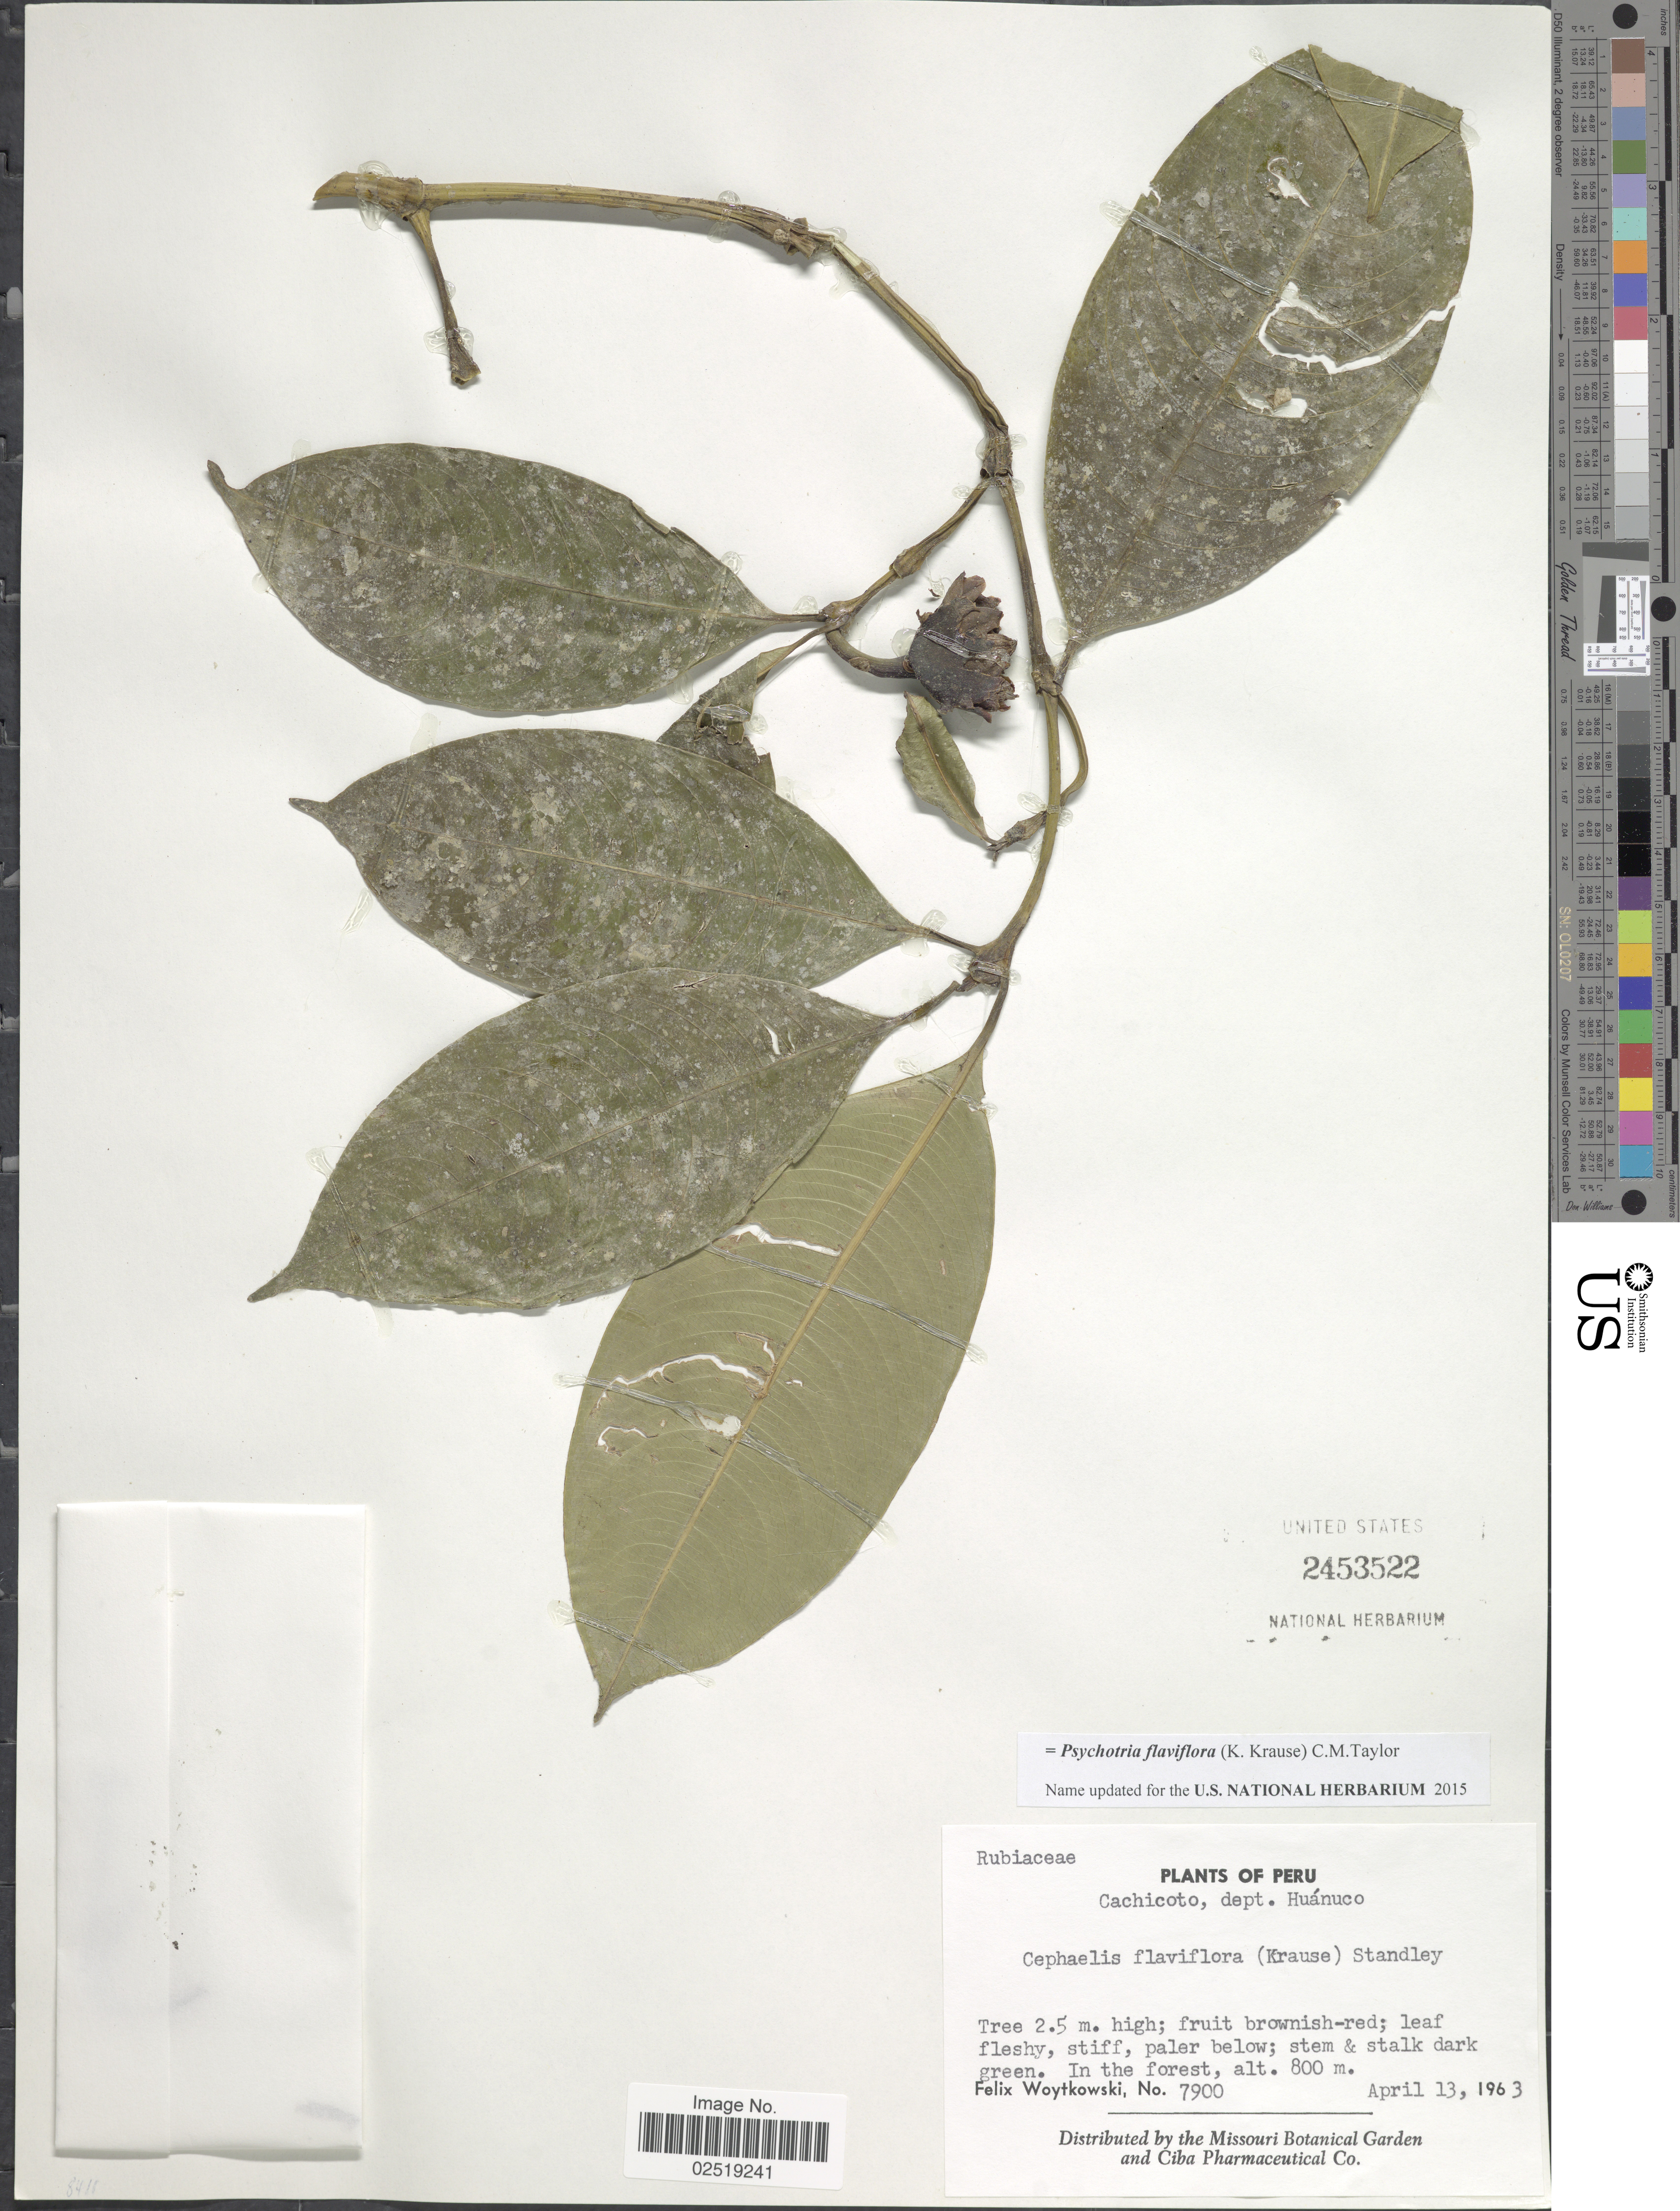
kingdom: Plantae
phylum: Tracheophyta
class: Magnoliopsida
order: Gentianales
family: Rubiaceae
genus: Psychotria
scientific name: Psychotria flaviflora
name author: (K. Krause) C.M. Taylor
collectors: F. Woytkowski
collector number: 7900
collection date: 1963-04-13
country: Peru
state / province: Huánuco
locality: Cachicoto, dept. Huanuco.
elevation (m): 800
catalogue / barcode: US 2453522